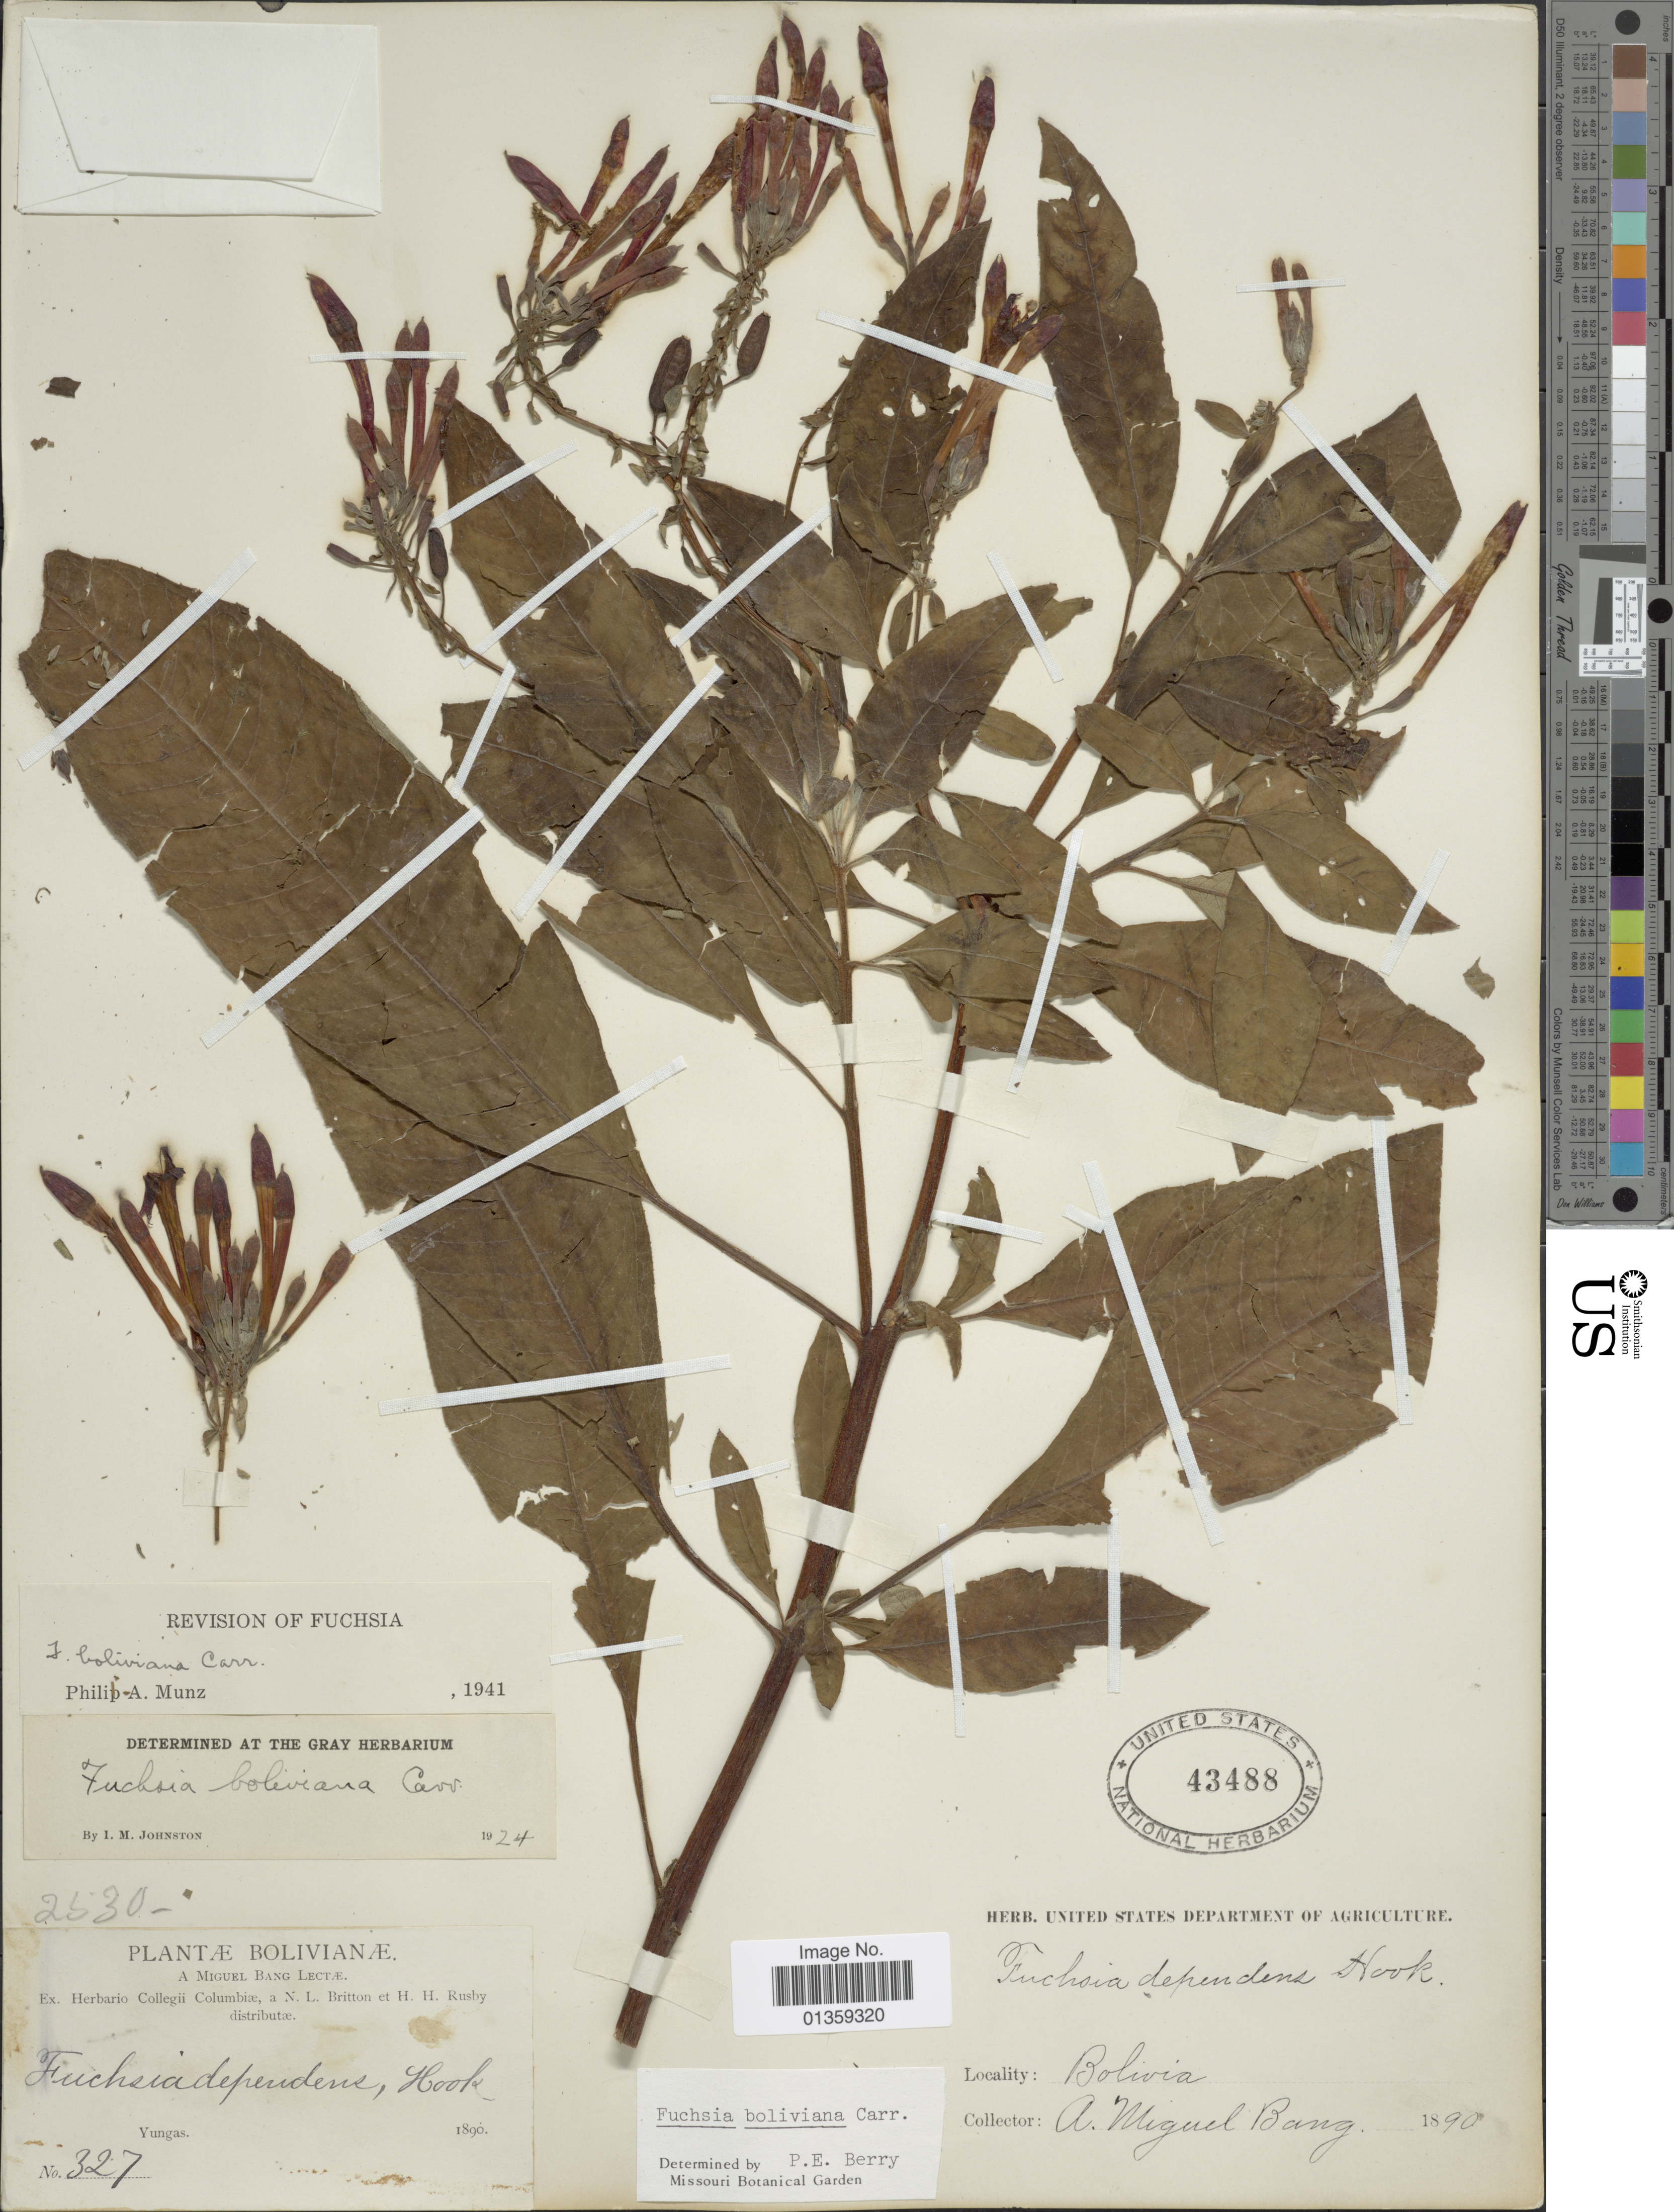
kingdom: Plantae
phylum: Tracheophyta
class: Magnoliopsida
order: Myrtales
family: Onagraceae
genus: Fuchsia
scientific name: Fuchsia boliviana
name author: Carrière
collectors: M. Bang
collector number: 327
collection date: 1890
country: Bolivia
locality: Yungas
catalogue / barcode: US 43488